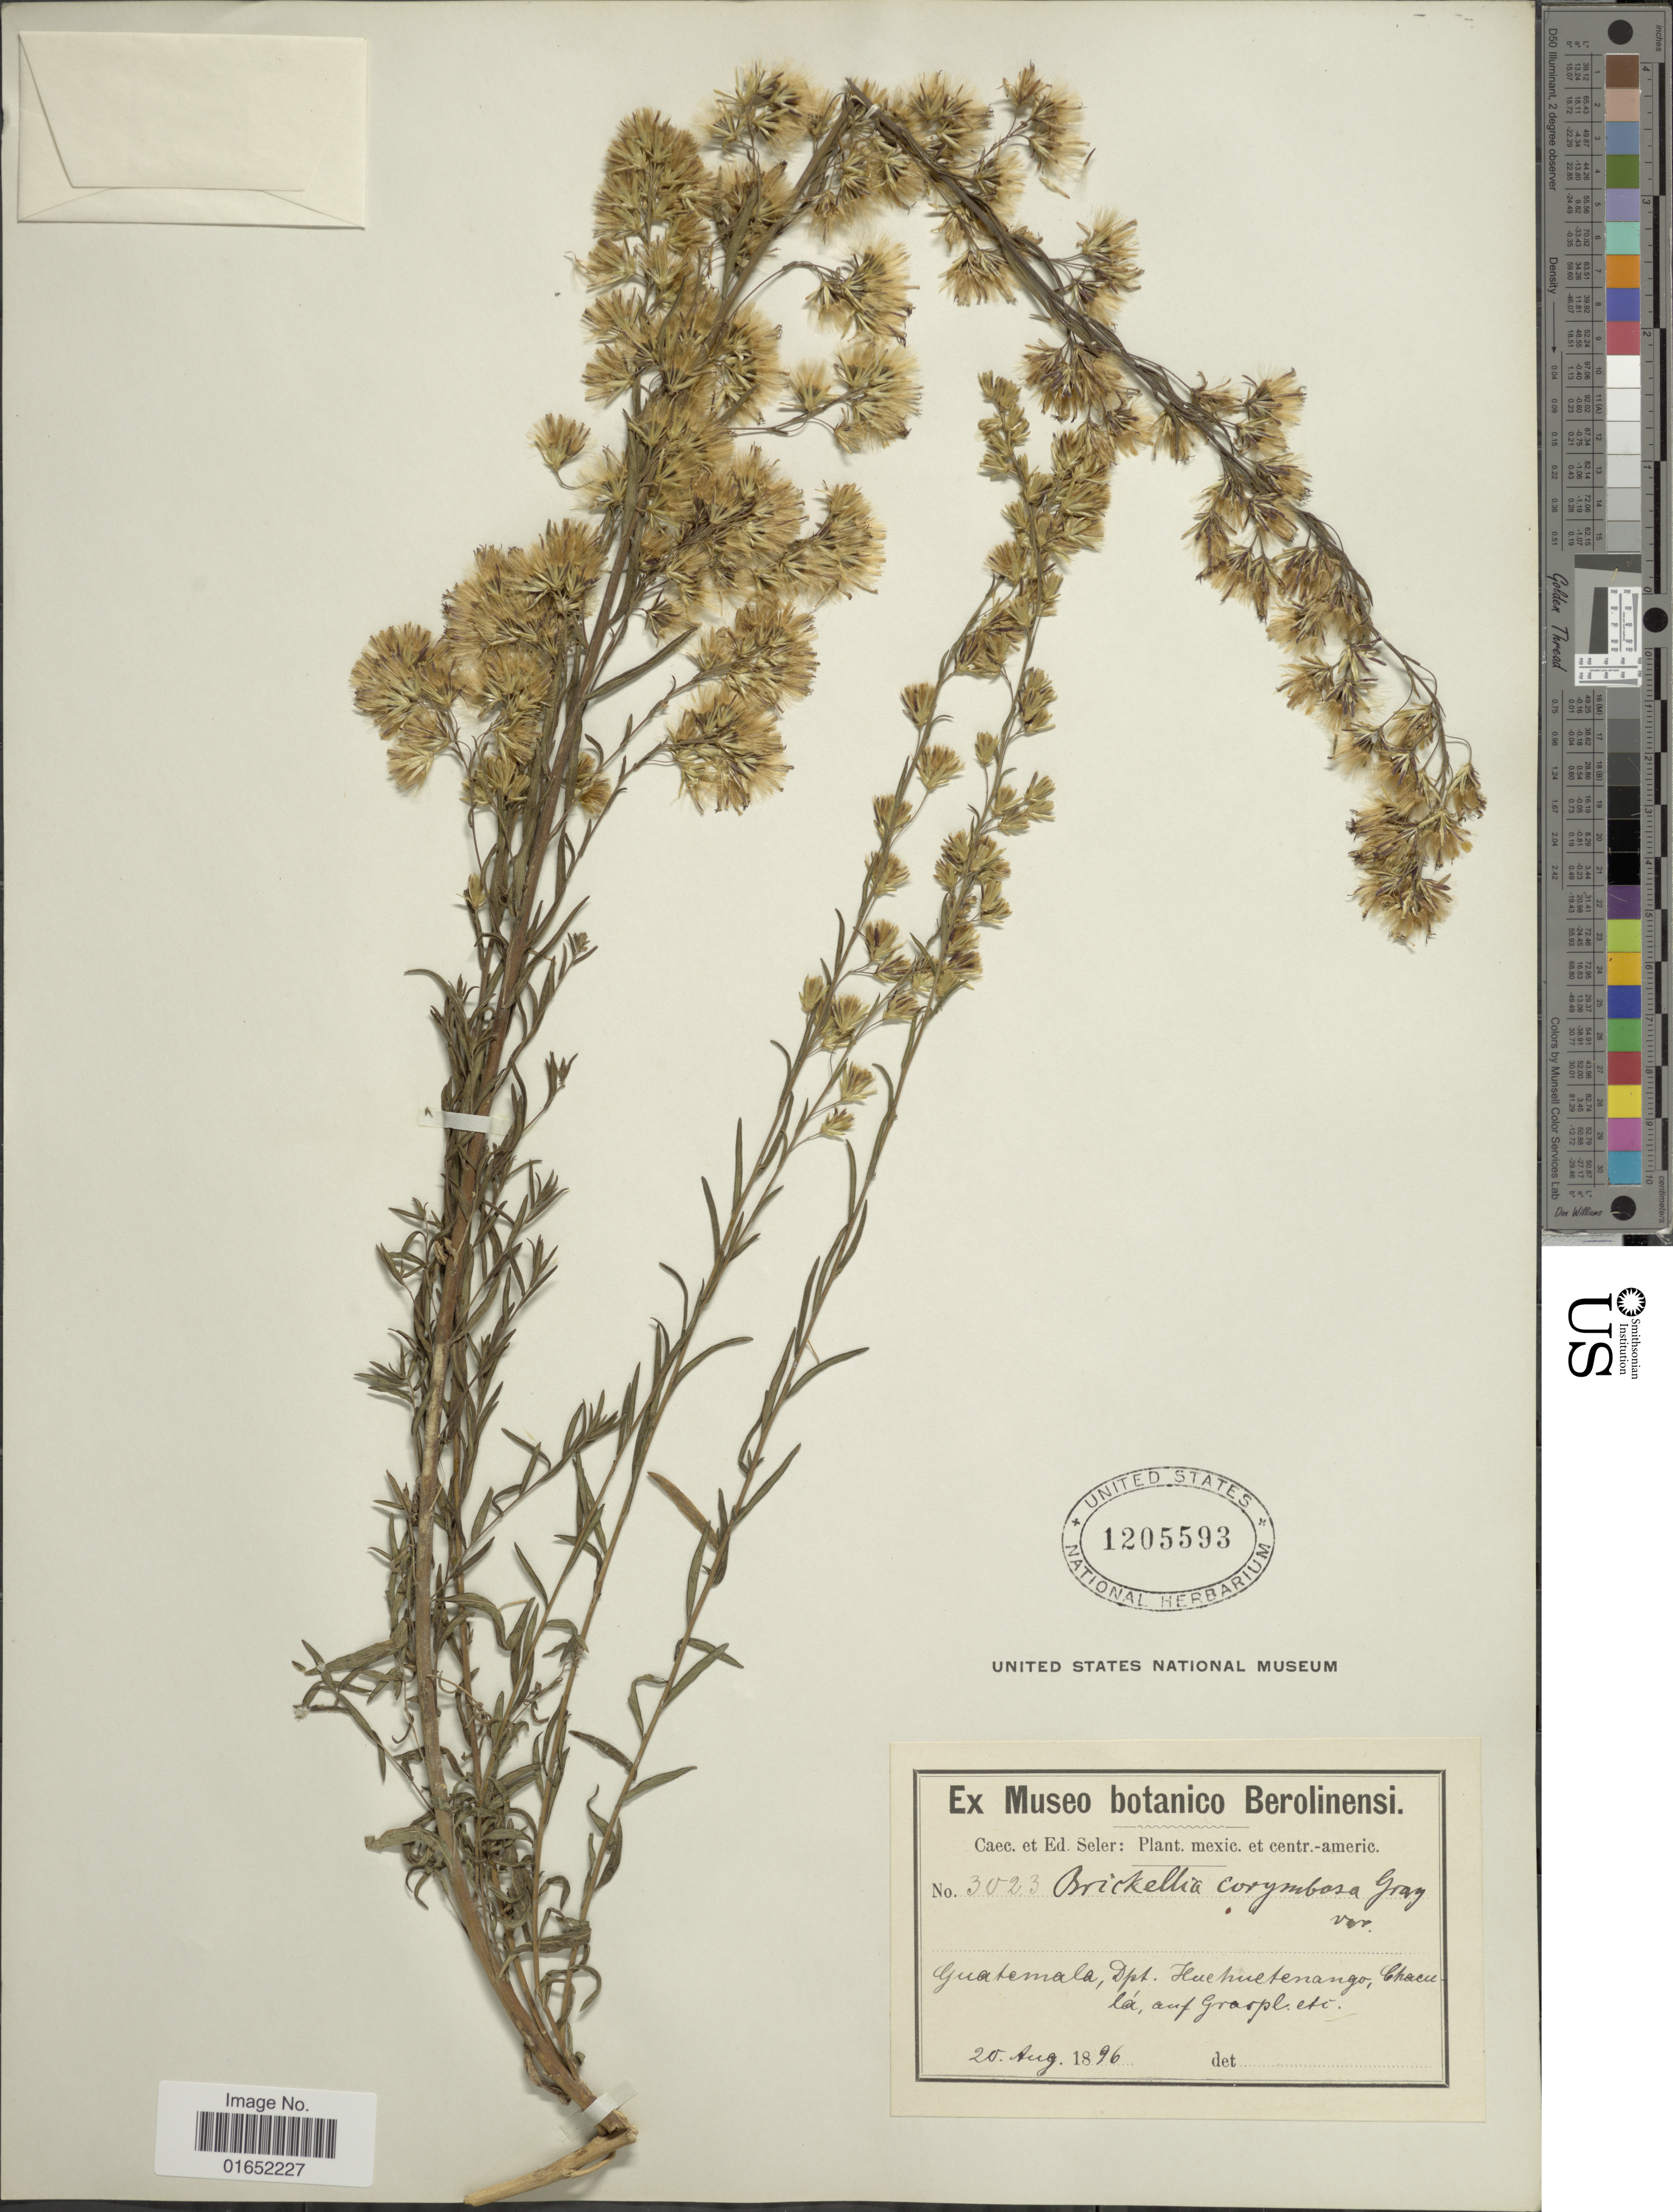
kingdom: Plantae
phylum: Tracheophyta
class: Magnoliopsida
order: Asterales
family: Asteraceae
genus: Brickellia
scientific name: Brickellia scoparia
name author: (DC.) A. Gray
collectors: ex Caec. et Ed Seler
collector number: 3023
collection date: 1896-08-20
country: Guatemala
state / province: Huehuetenango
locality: Dpt. Huehuetenango, Chaculá, auf Graspleti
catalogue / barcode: US 1205593